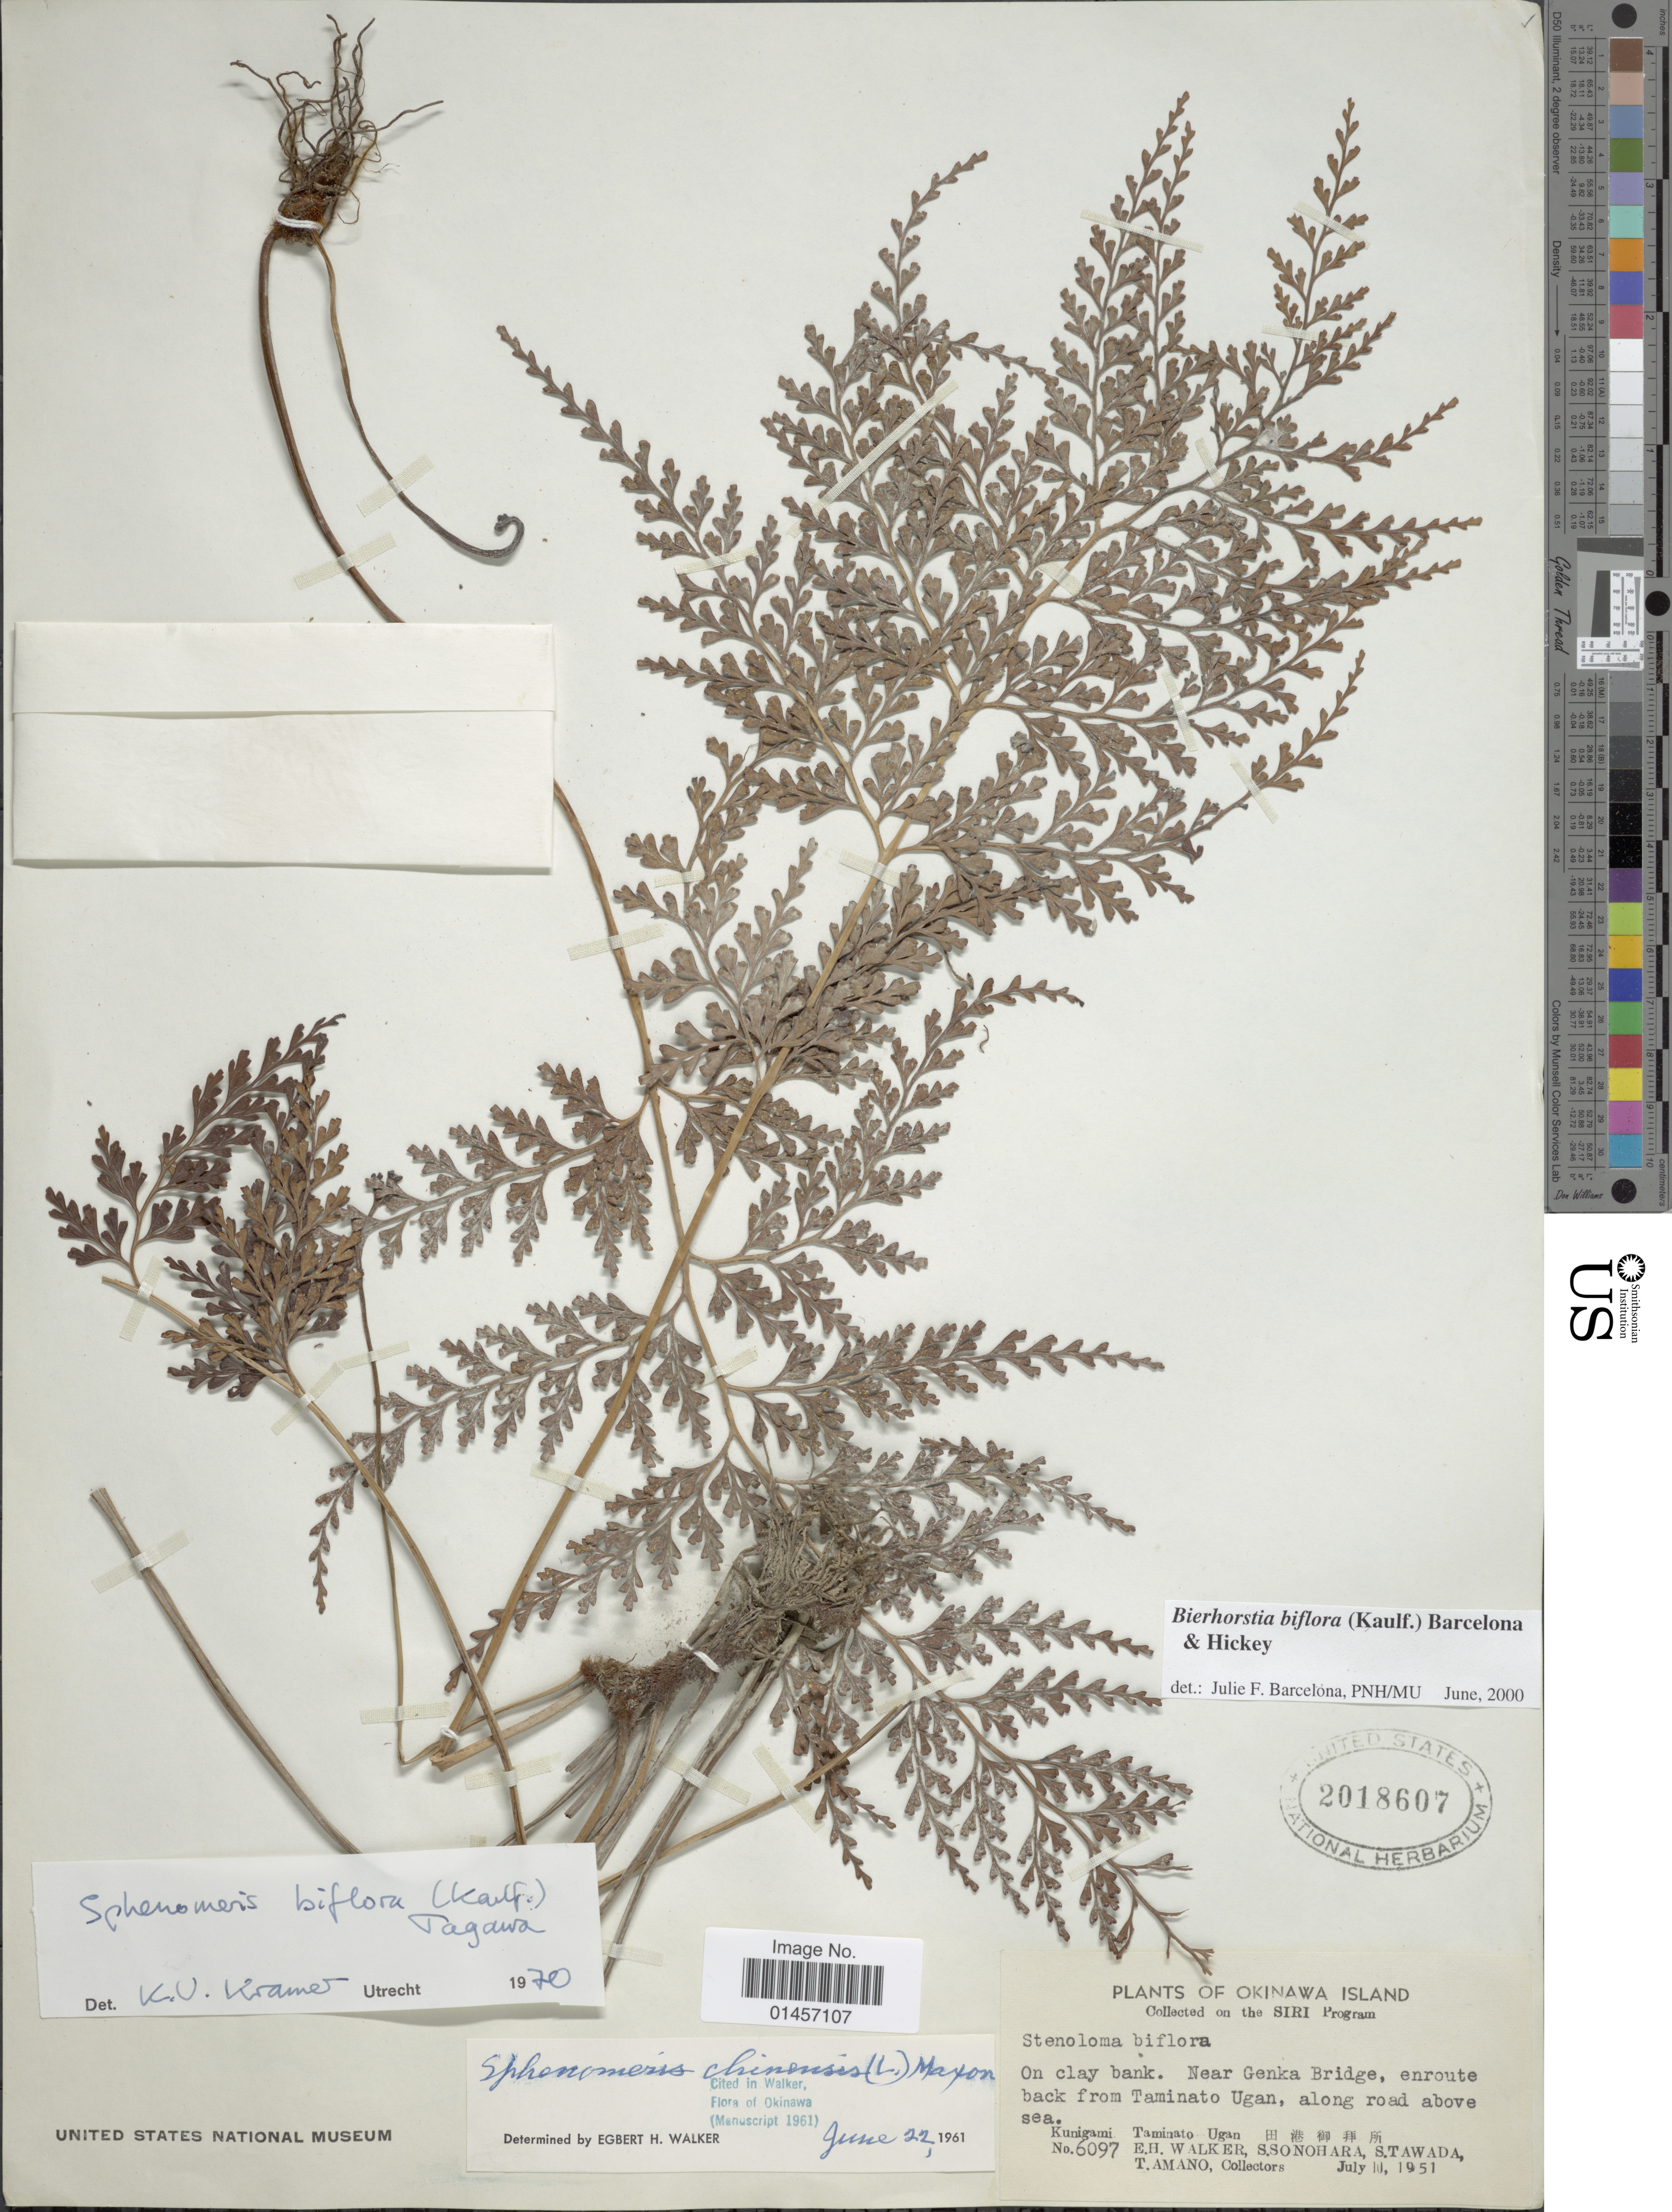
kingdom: Plantae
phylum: Tracheophyta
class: Polypodiopsida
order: Polypodiales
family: Lindsaeaceae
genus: Sphenomeris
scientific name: Sphenomeris biflora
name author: (Kaulf.) Mett.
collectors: E. H. Walker, S. Sonohara, S. Tawada & T. Amano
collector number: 6097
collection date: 1951-07-10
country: Japan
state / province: Okinawa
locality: Okinawa Island, on clay bank. Near Genka Bridge, enroute bank from Taminato Ugan, along road above sea.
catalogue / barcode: US 2018607